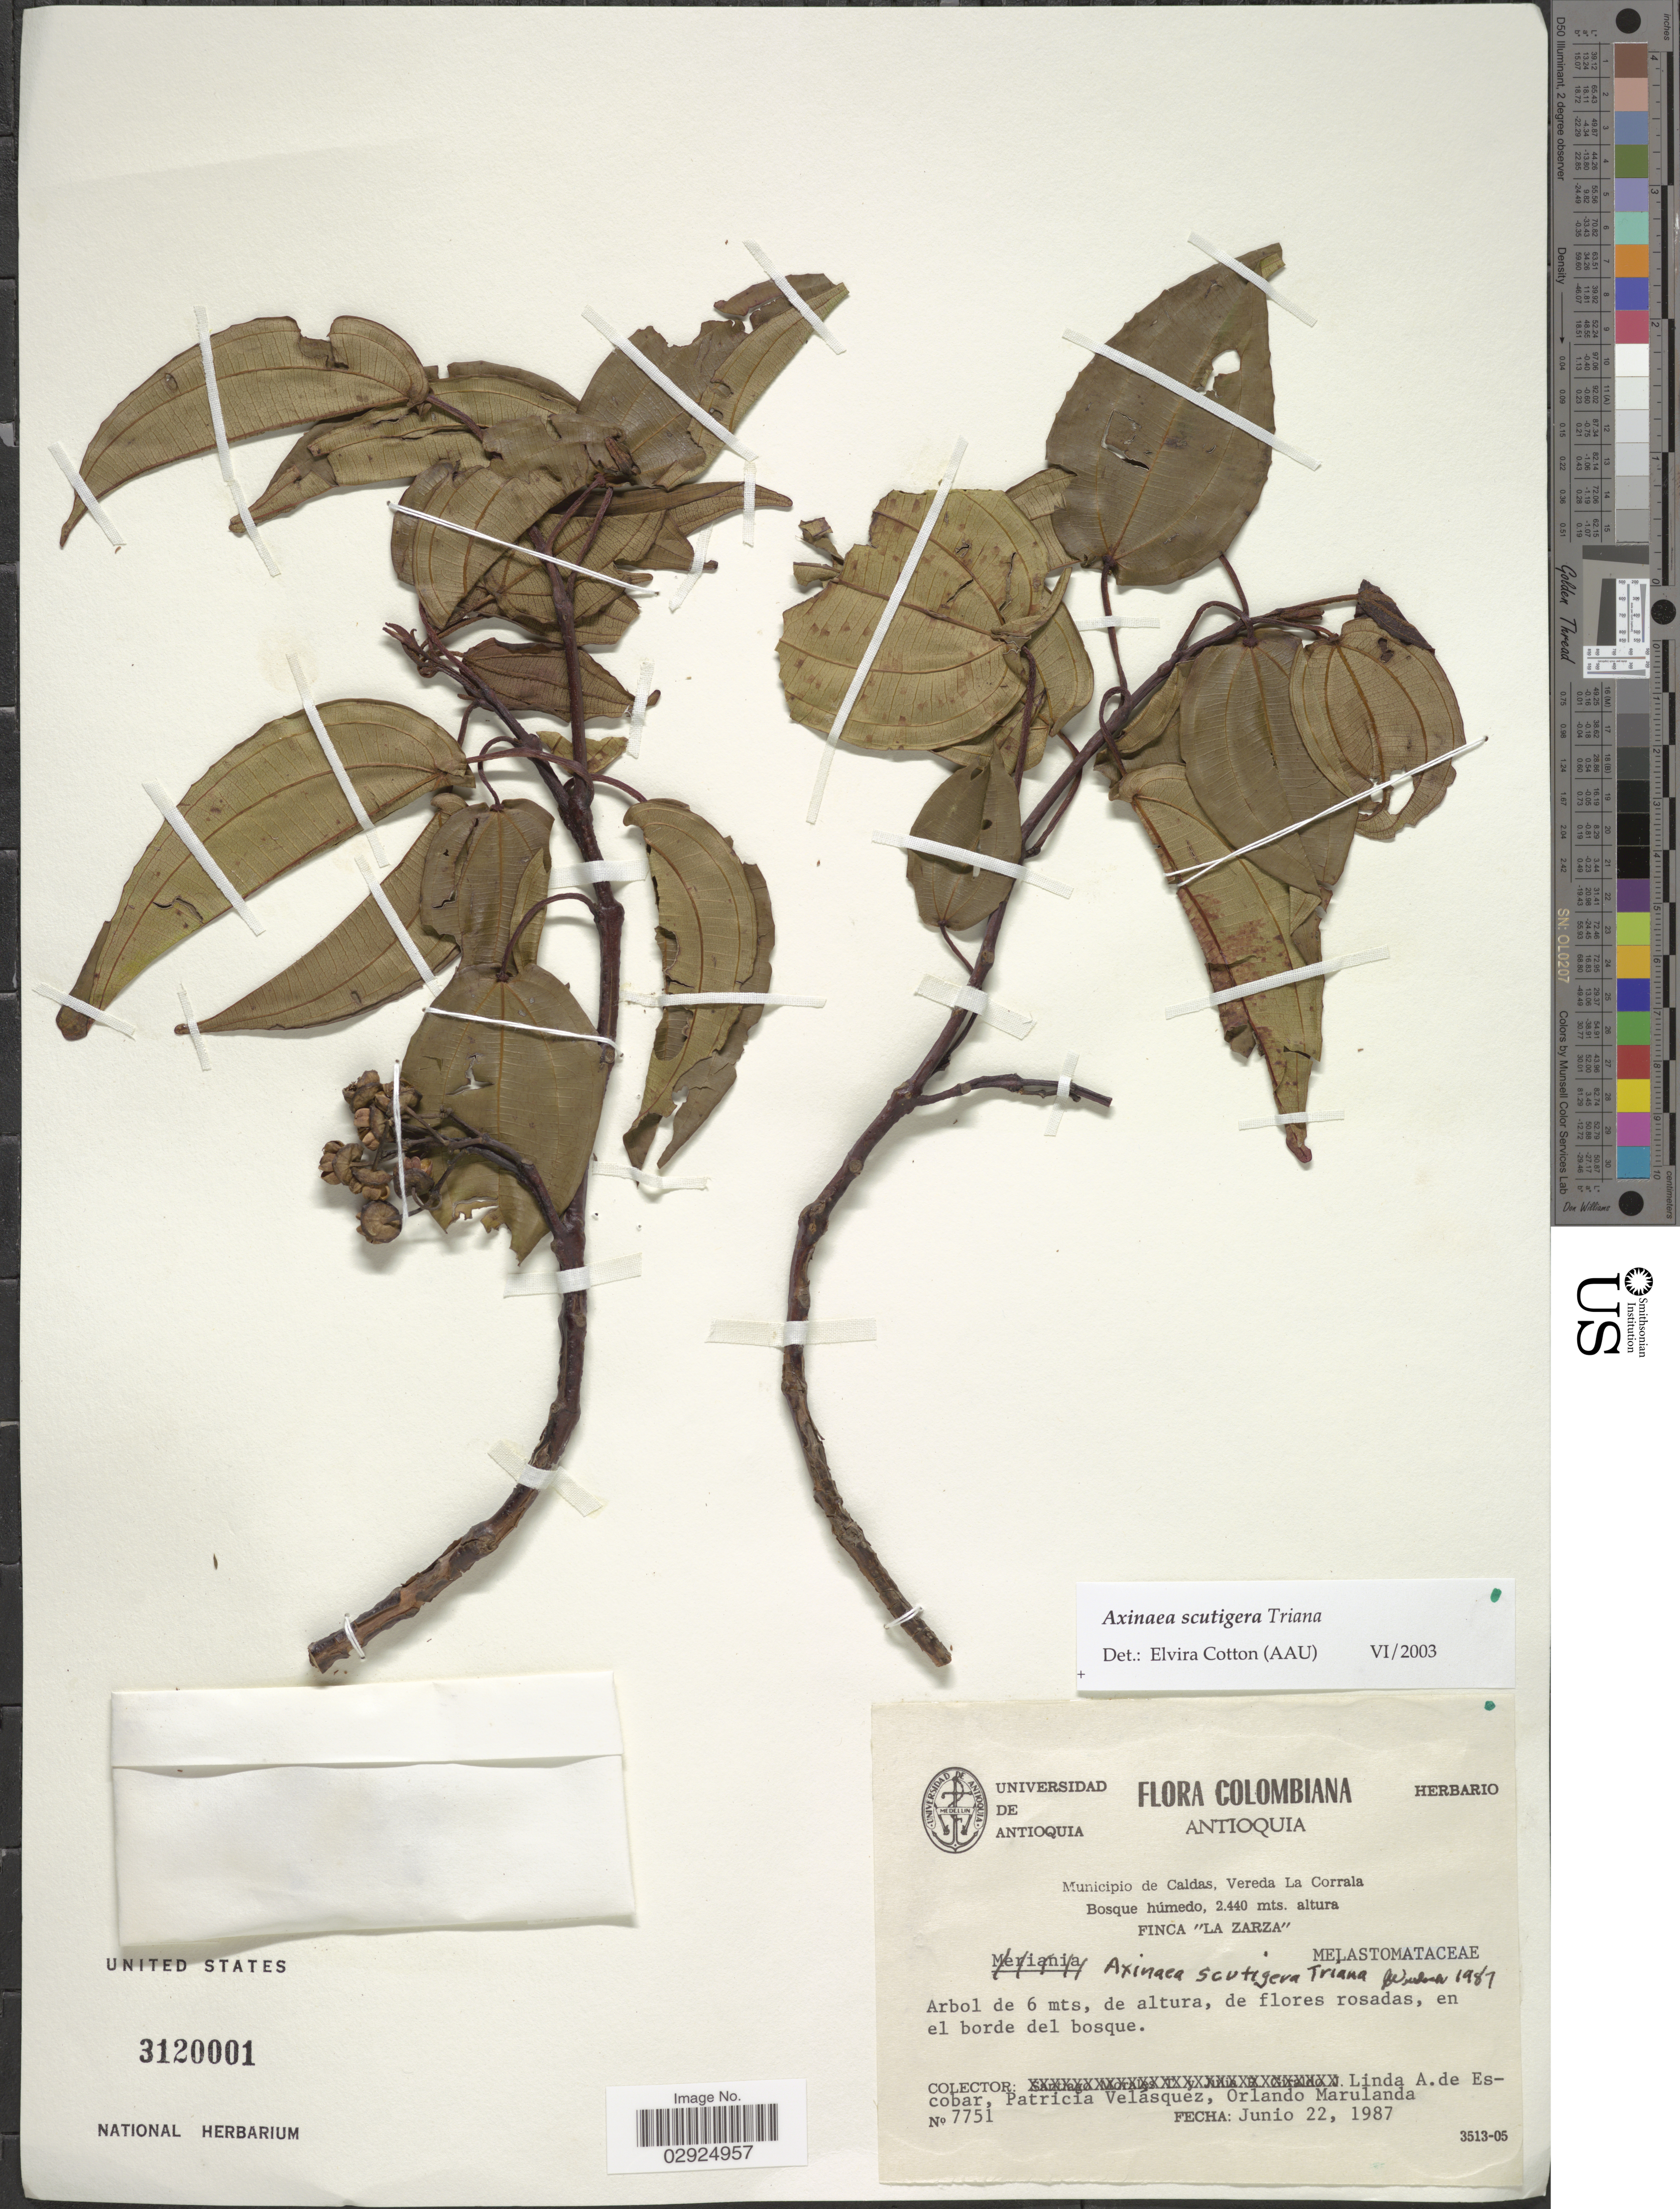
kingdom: Plantae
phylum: Tracheophyta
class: Magnoliopsida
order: Myrtales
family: Melastomataceae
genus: Axinaea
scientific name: Axinaea scutigera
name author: Triana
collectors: L. K. de Escobar, P. Velasquez & O. Marulanda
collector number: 7751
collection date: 1987-06-22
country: Colombia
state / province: Antioquia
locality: Municipio de Caldas, Vereda La Corrala, Finca "La Zarza".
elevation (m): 2440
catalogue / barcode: US 3120001